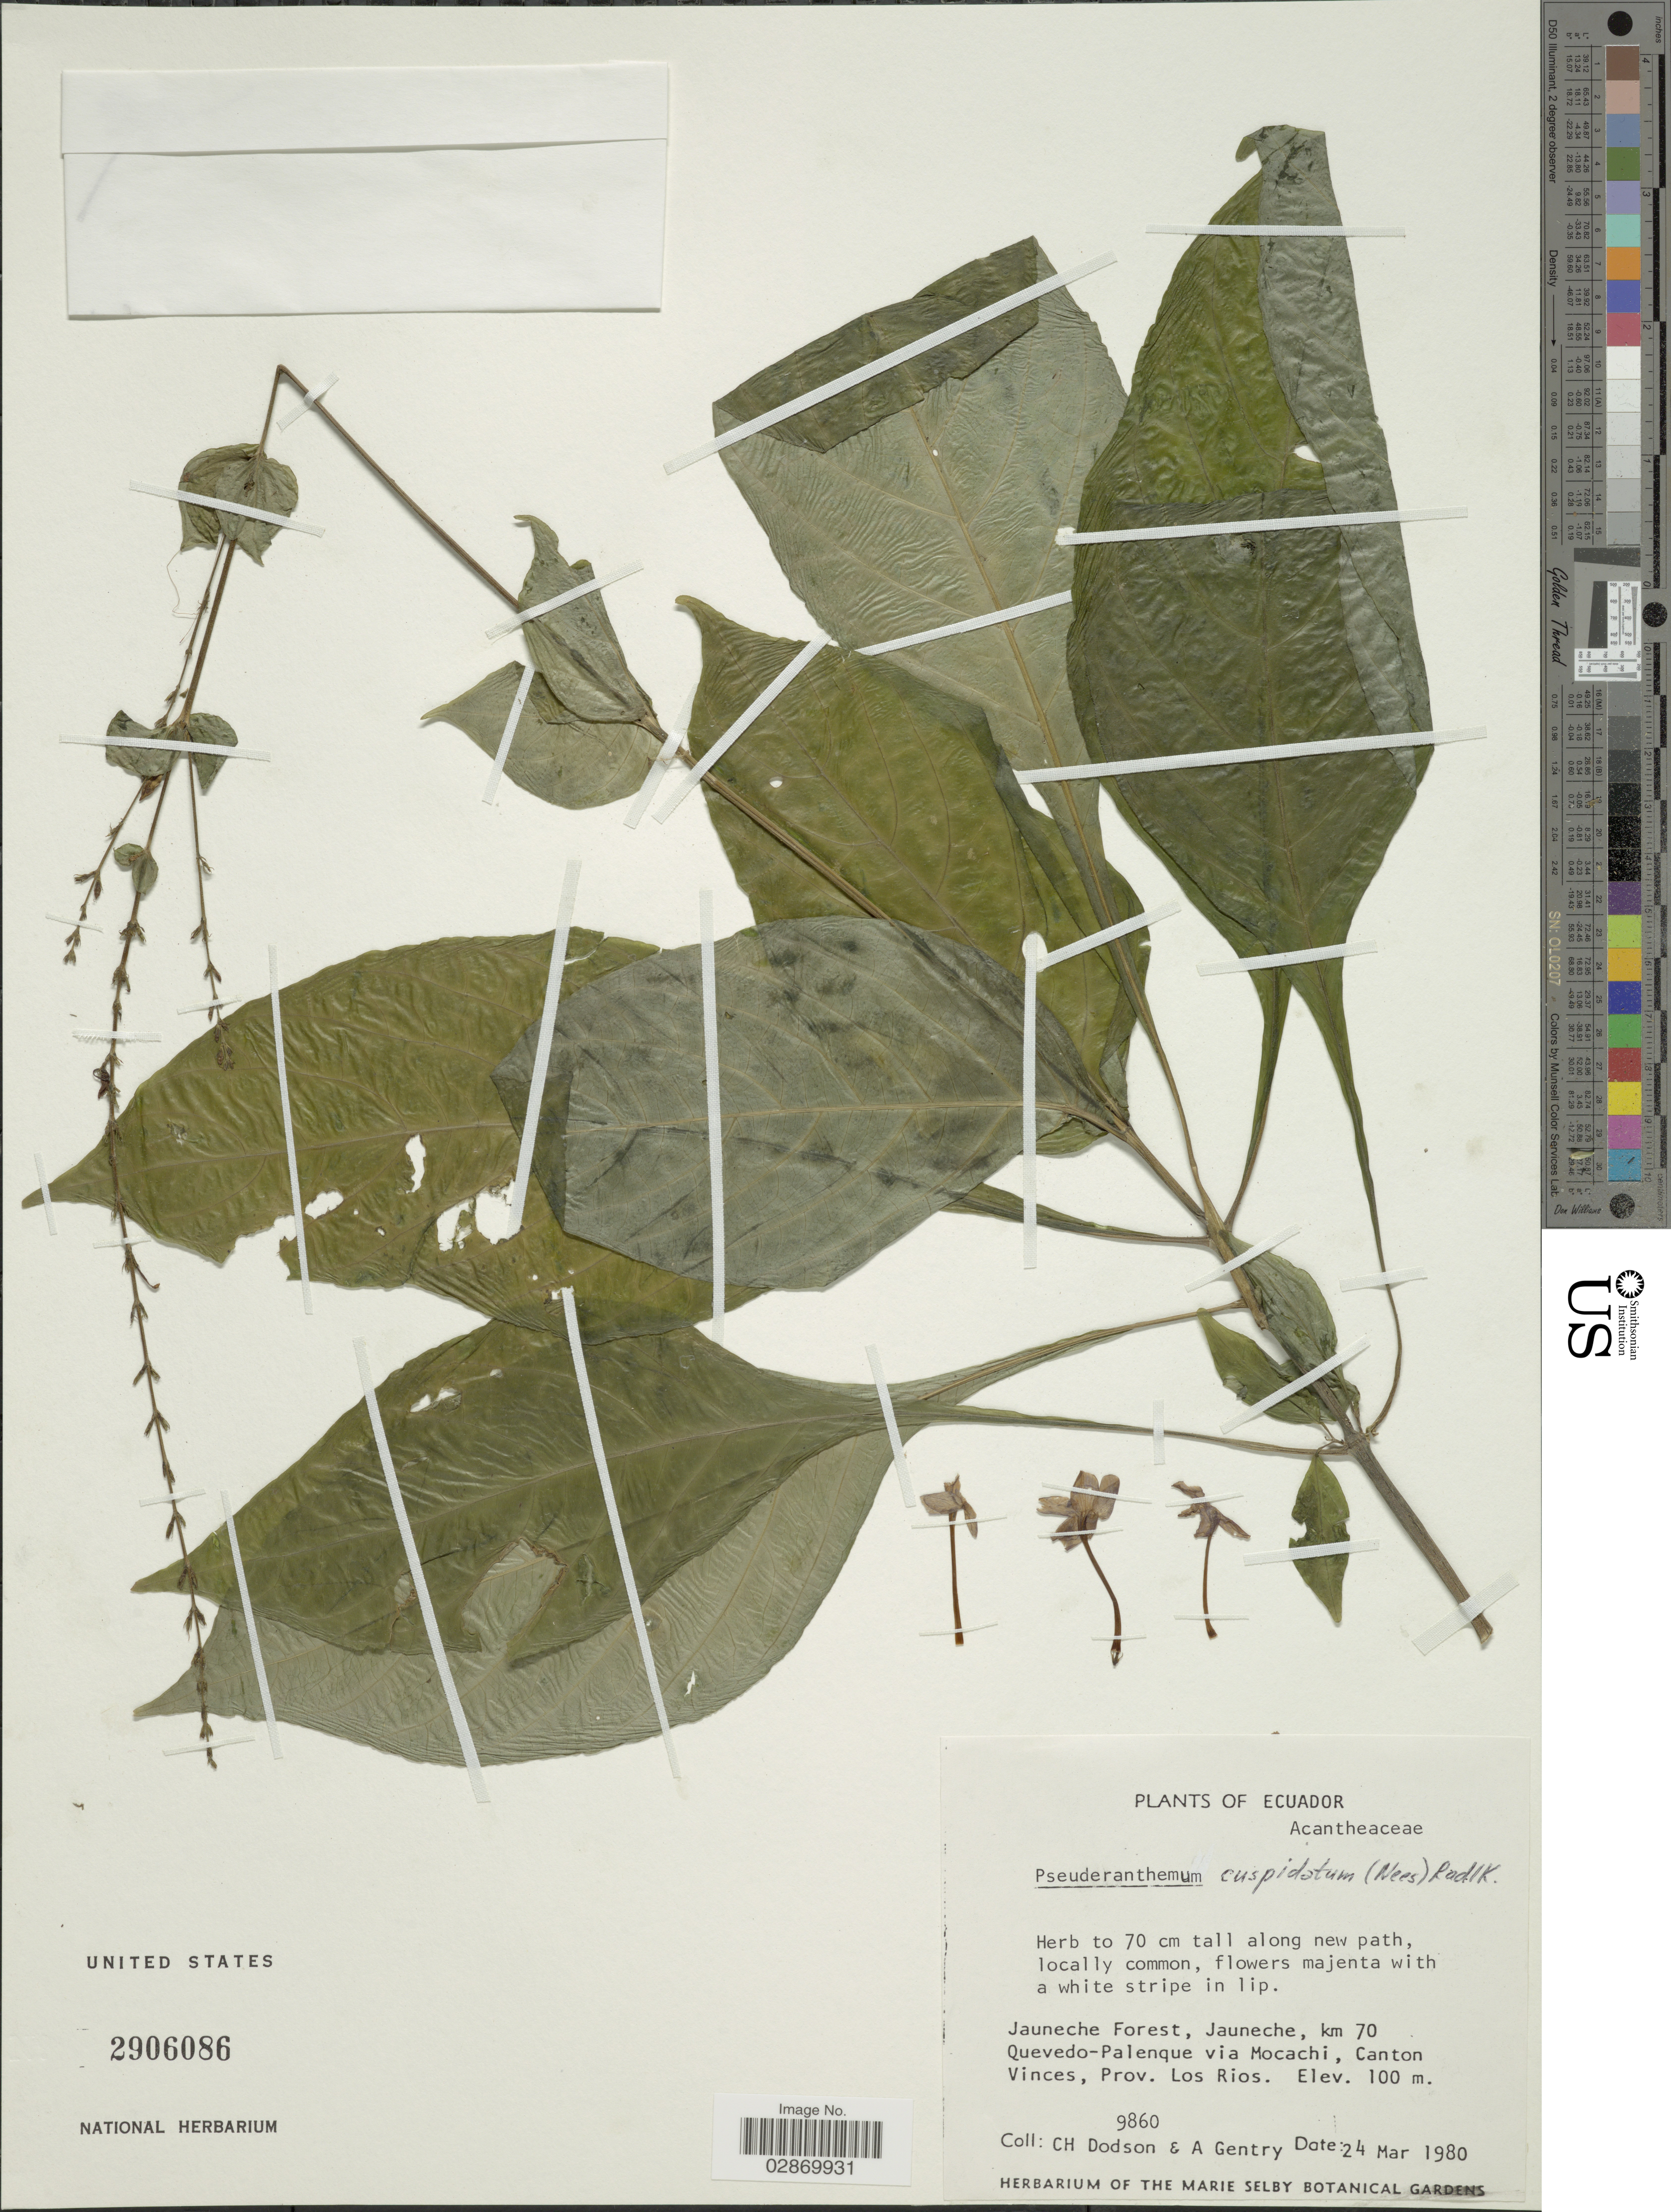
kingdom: Plantae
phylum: Tracheophyta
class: Magnoliopsida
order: Lamiales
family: Acanthaceae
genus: Pseuderanthemum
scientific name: Pseuderanthemum cuspidatum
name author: (Nees) Radlk. ex Lindau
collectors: C. H. Dodson & A. H. Gentry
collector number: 9860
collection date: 1980-03-24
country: Ecuador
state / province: Los Ríos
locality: Jauneche Forest, Jauneche, km 70 Quevedo-Palenque via Mocachi, Canton Vinces.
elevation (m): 100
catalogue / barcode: US 2906086